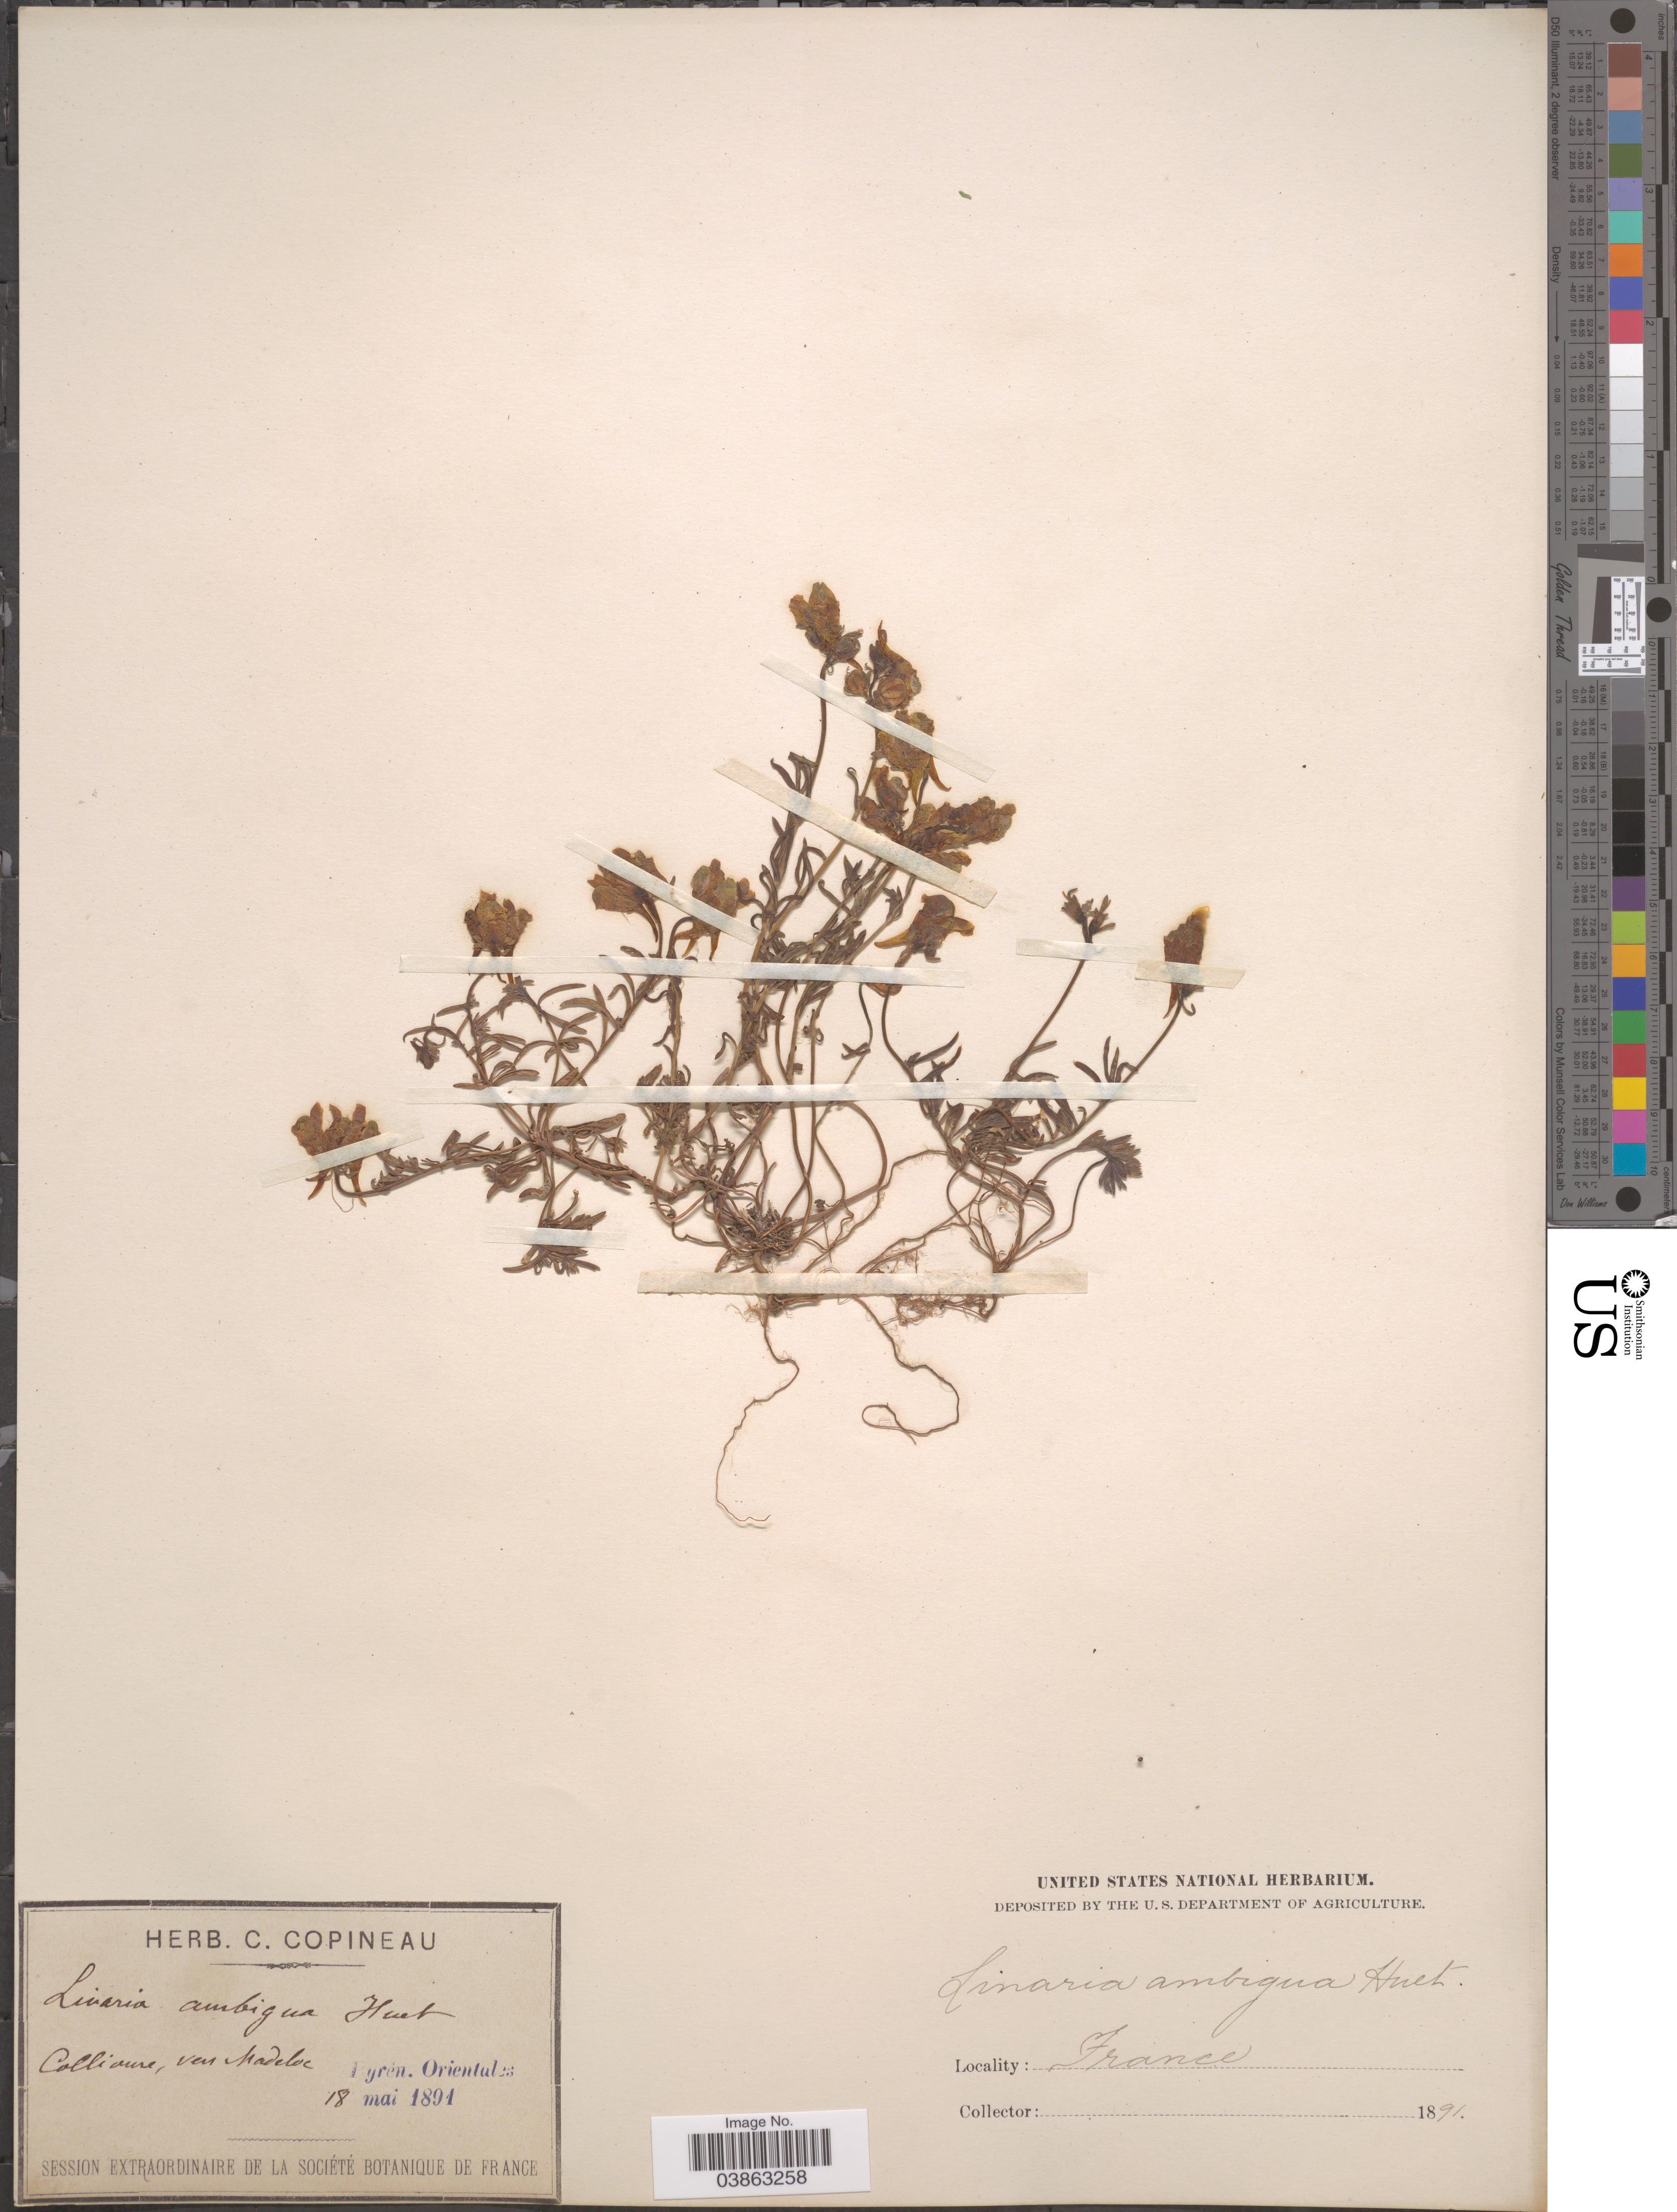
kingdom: Plantae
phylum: Tracheophyta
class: Magnoliopsida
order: Lamiales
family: Plantaginaceae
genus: Linaria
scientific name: Linaria ambigua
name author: A.L.P. Huet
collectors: ex herb. C. Copineau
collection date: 1891-05-18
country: France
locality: Collioure, vers Madeloc. Pyren. Orientales.